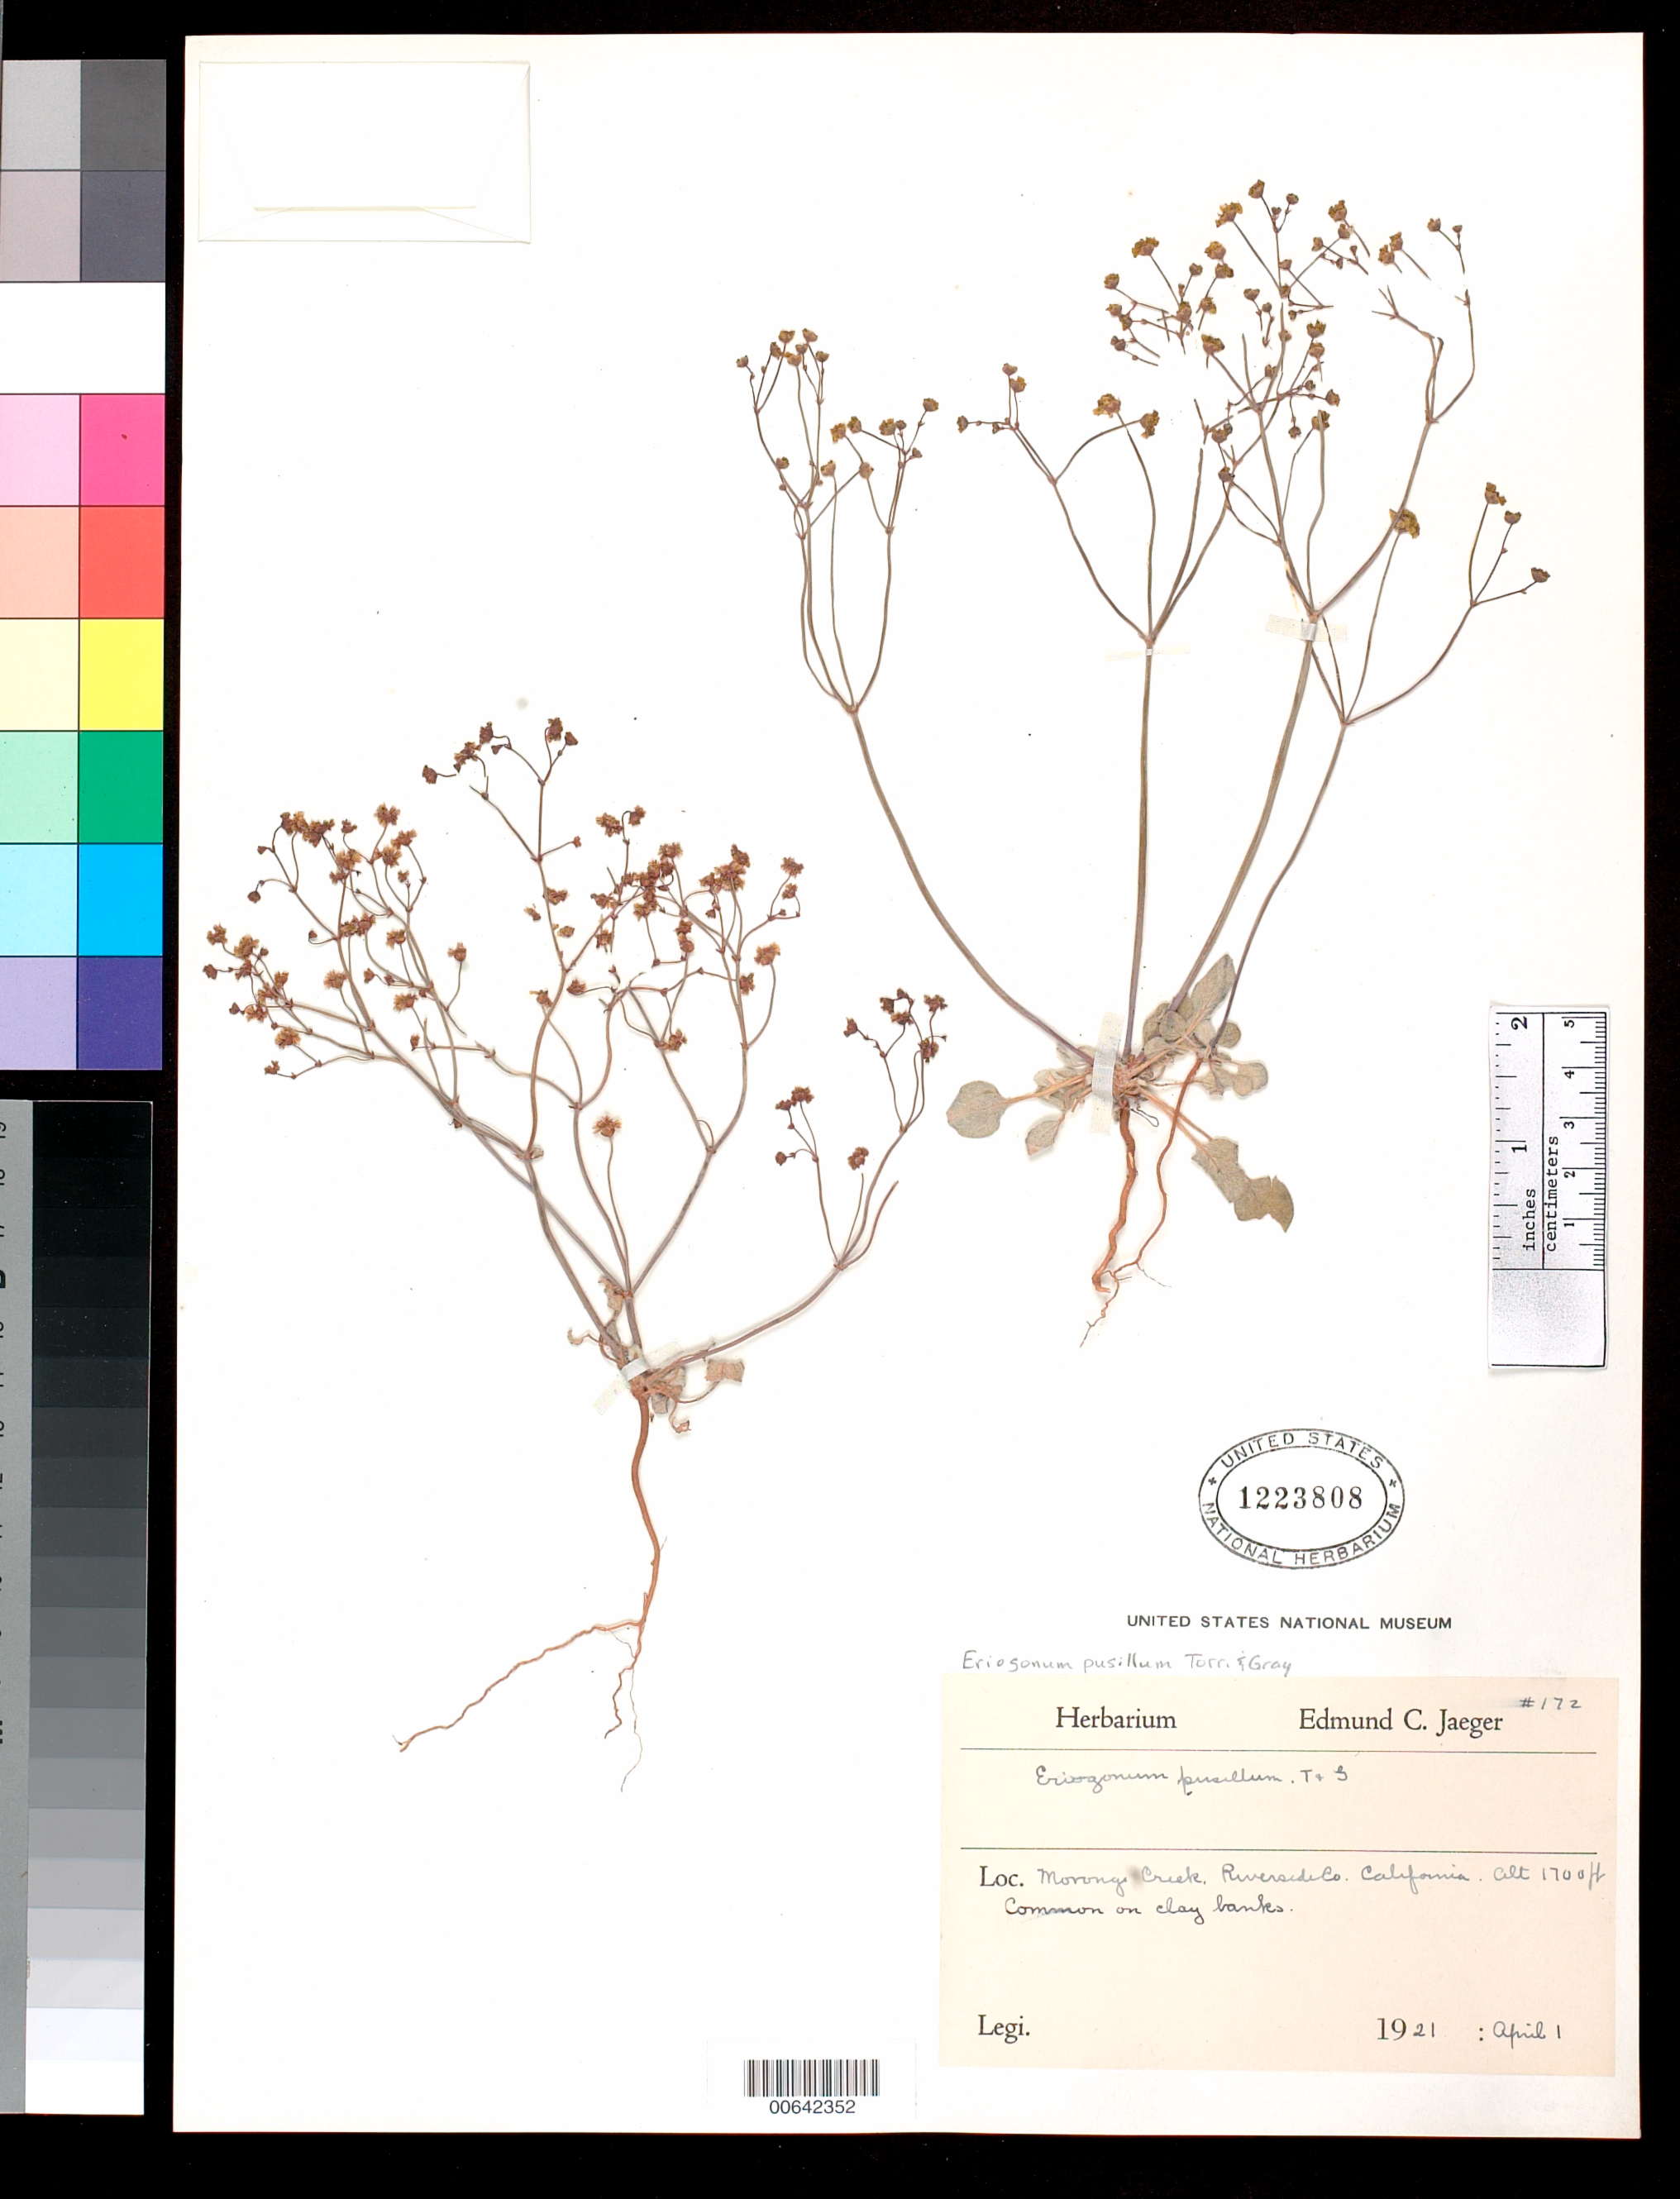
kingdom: Plantae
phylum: Tracheophyta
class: Magnoliopsida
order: Caryophyllales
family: Polygonaceae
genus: Eriogonum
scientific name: Eriogonum pusillum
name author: Torr. & A. Gray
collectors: E. Jaeger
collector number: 172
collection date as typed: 01 Apr 1921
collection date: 1921-04-01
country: United States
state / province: California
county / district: Riverside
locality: Morongo Creek.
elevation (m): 518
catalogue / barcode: US 1223808